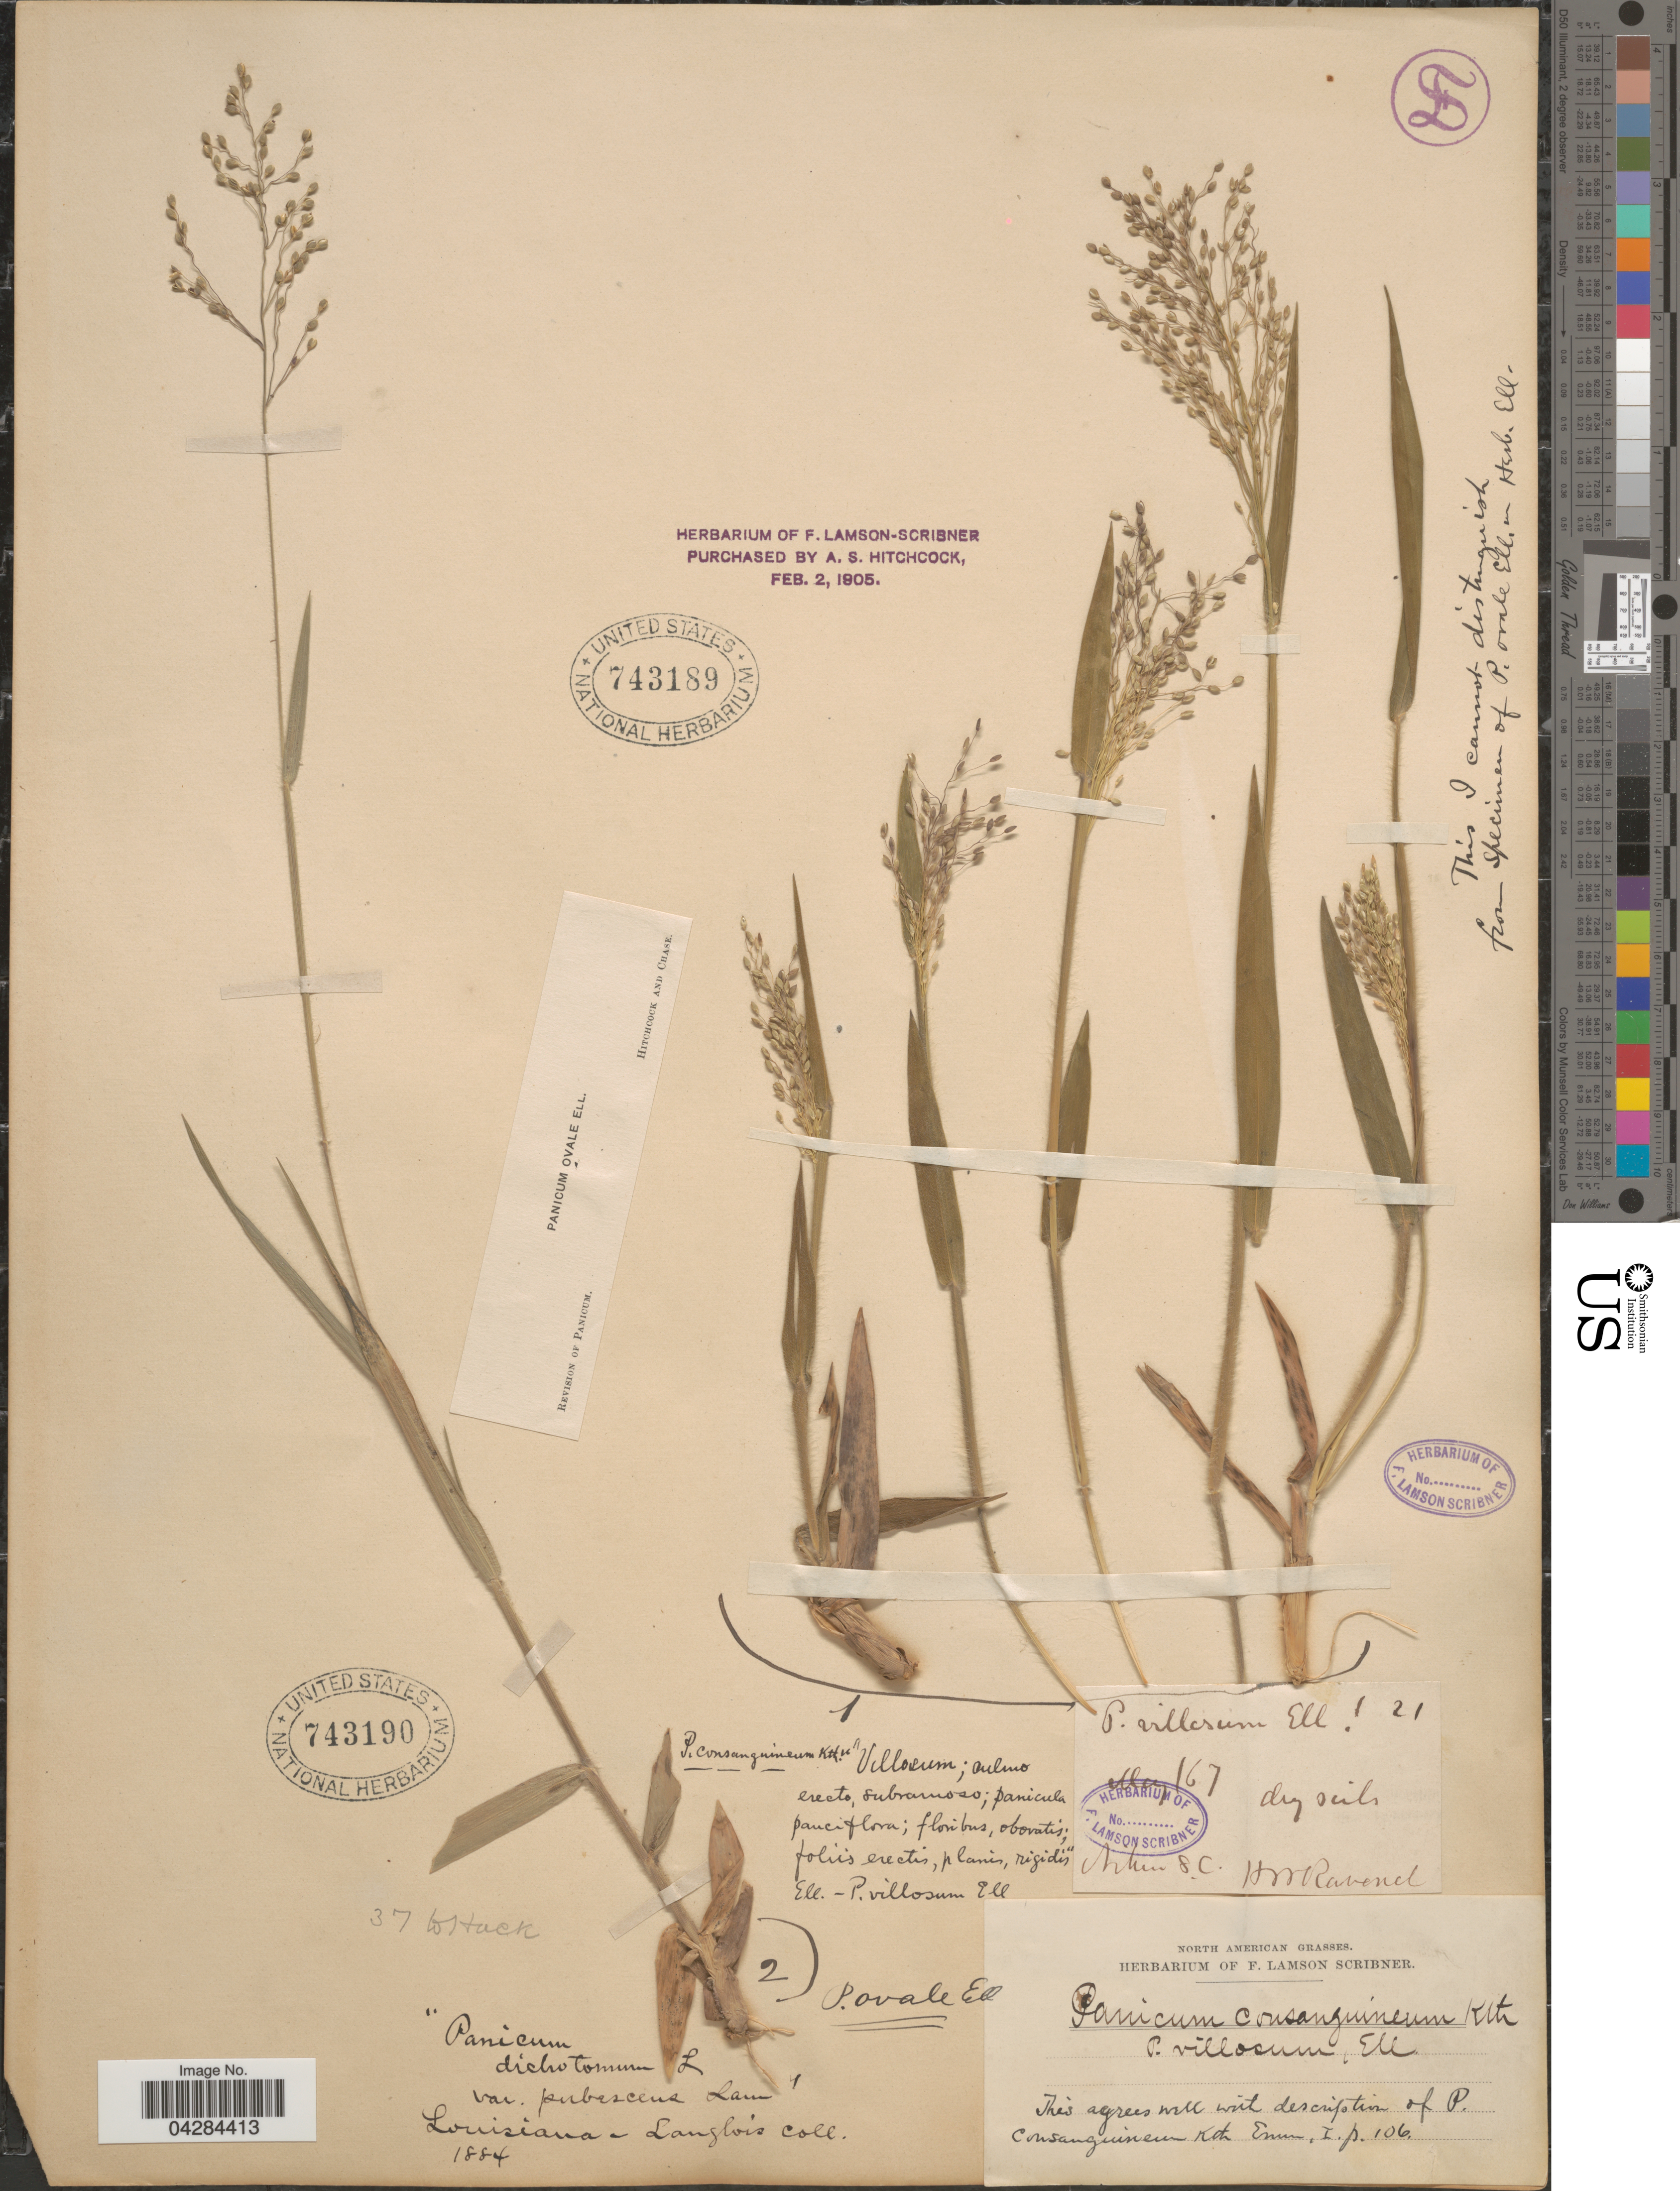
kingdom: Plantae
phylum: Tracheophyta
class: Liliopsida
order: Poales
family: Poaceae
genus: Dichanthelium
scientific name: Dichanthelium ovale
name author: (Elliott) Gould & C.A. Clark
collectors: H. Ravenel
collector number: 21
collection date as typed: Transcribed d/m/y: /5/67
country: United States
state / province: South Carolina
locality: Aiken.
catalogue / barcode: US 743189